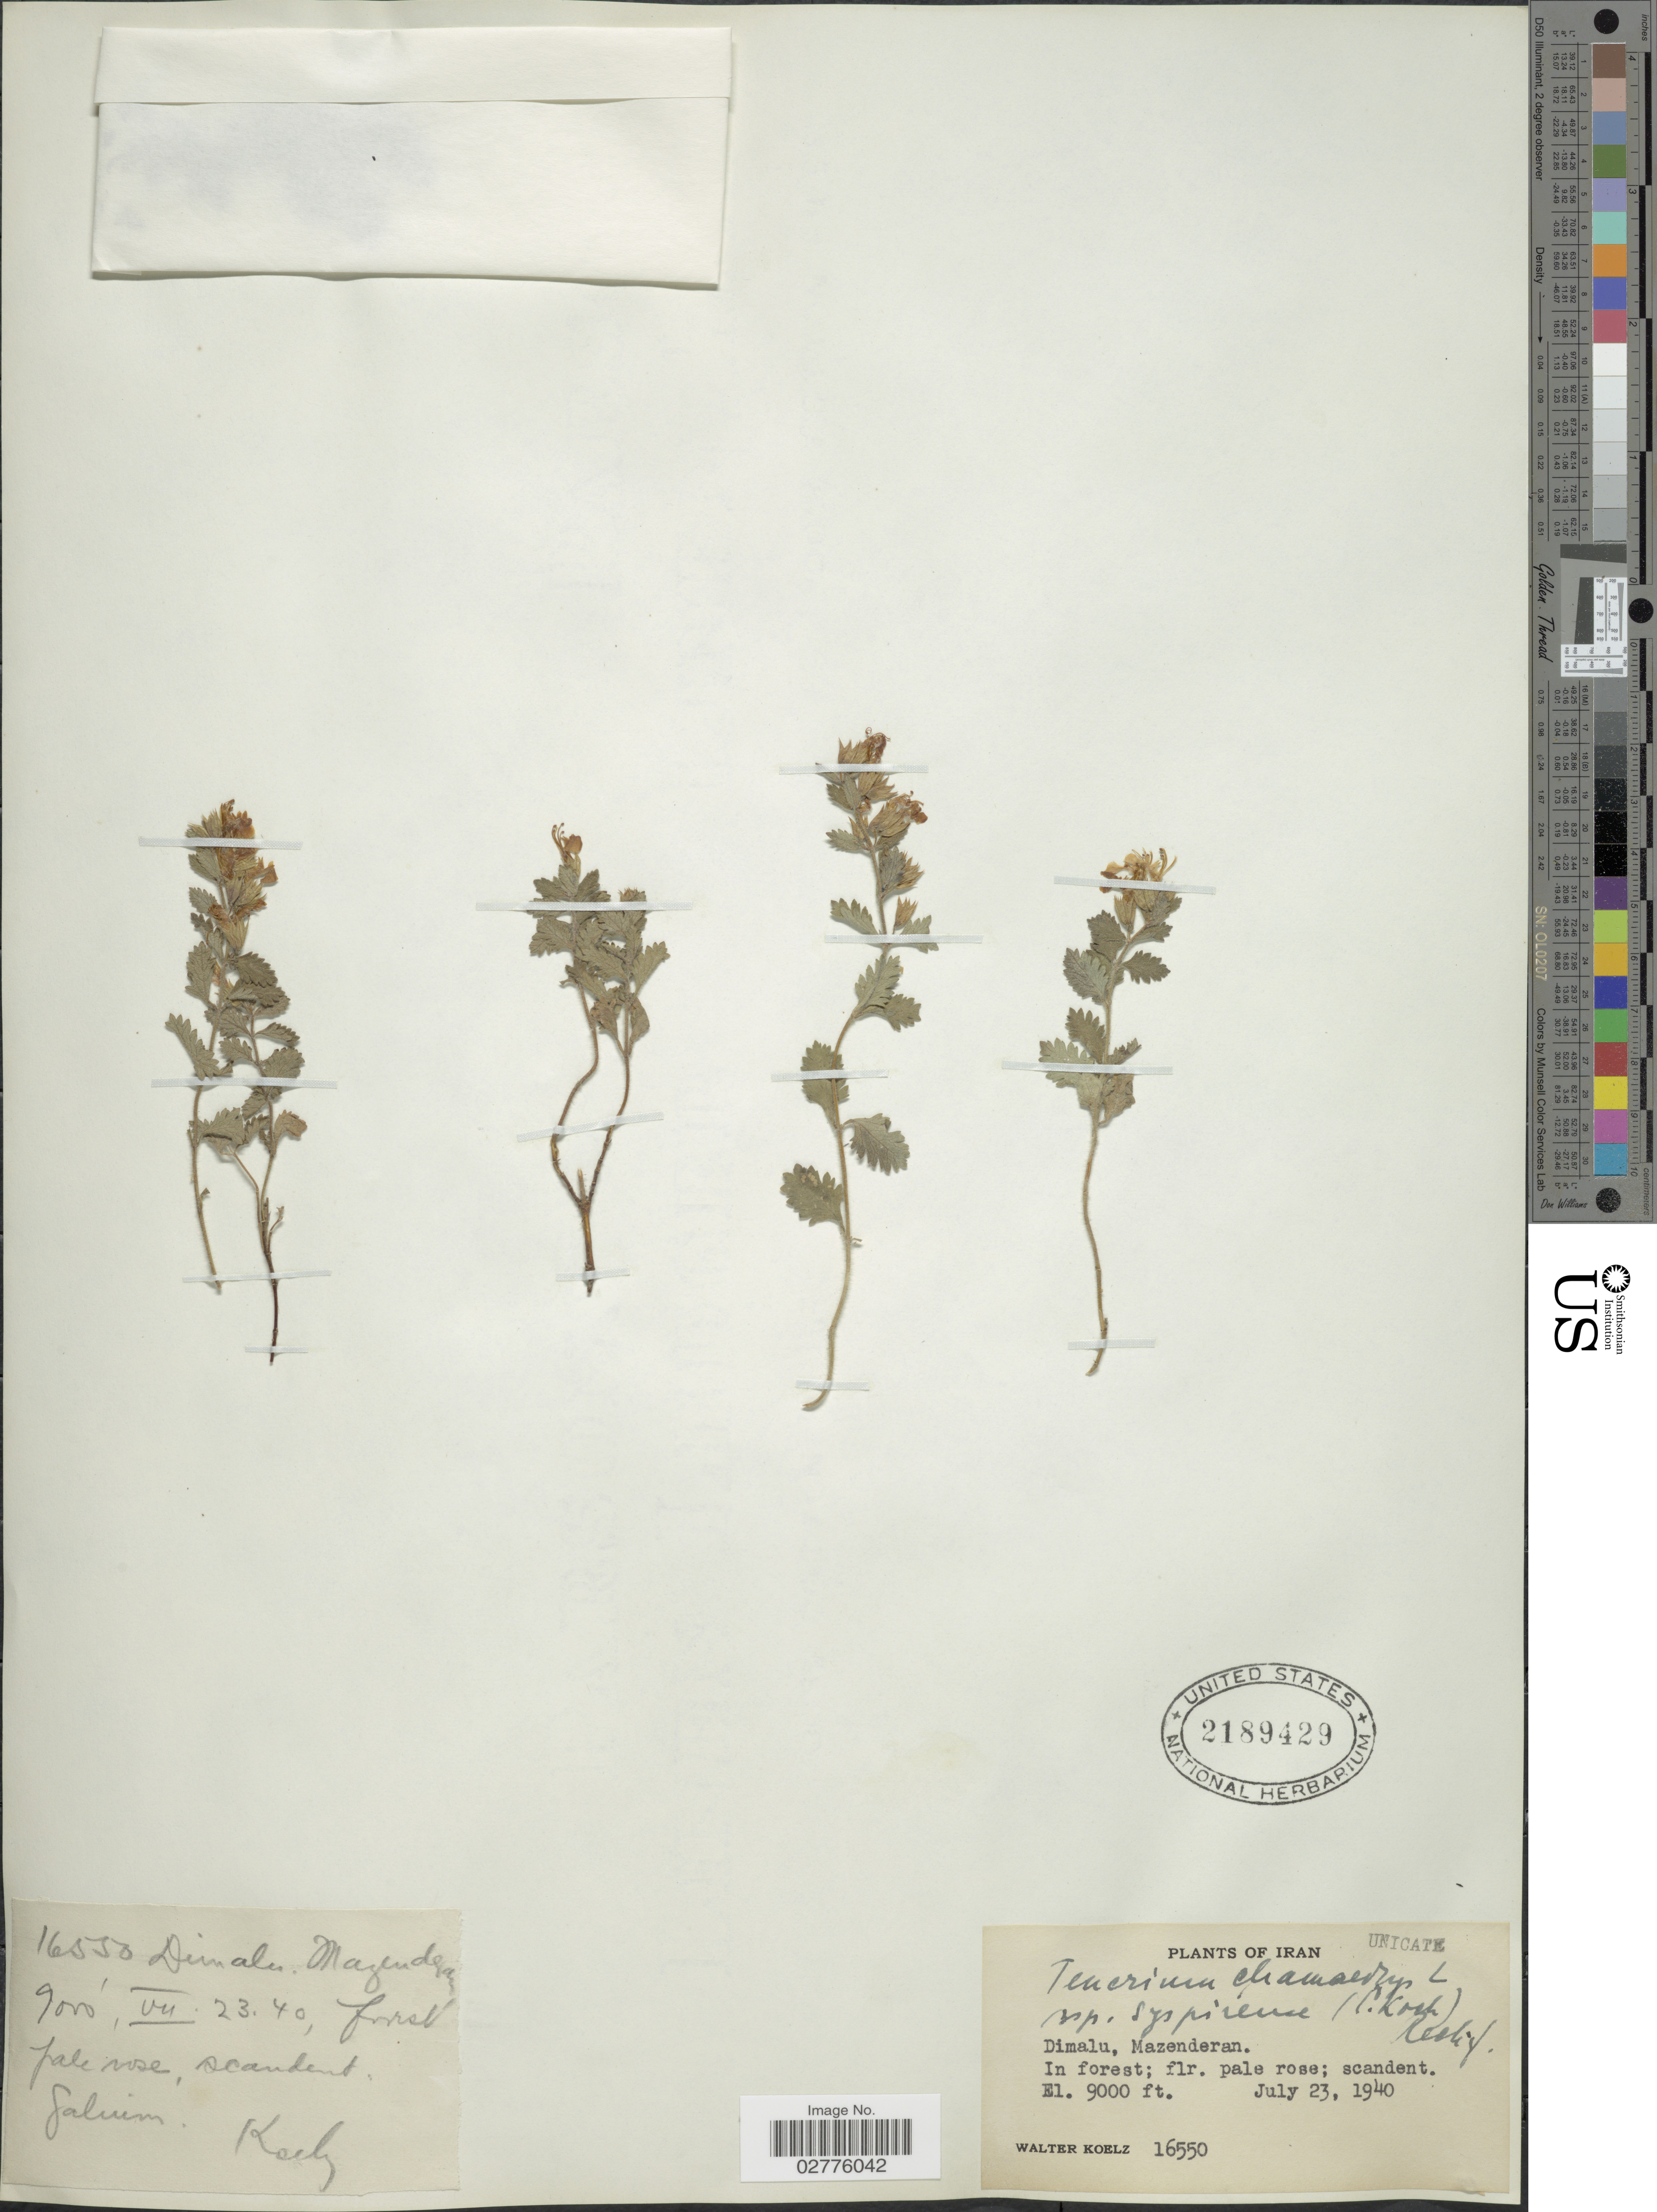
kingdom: Plantae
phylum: Tracheophyta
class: Magnoliopsida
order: Lamiales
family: Lamiaceae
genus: Teucrium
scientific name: Teucrium chamaedrys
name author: L.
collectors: W. N. Koelz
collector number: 16550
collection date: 1940-07-23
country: Iran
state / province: Mazandaran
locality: Dimalu.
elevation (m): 2743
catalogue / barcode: US 2189429